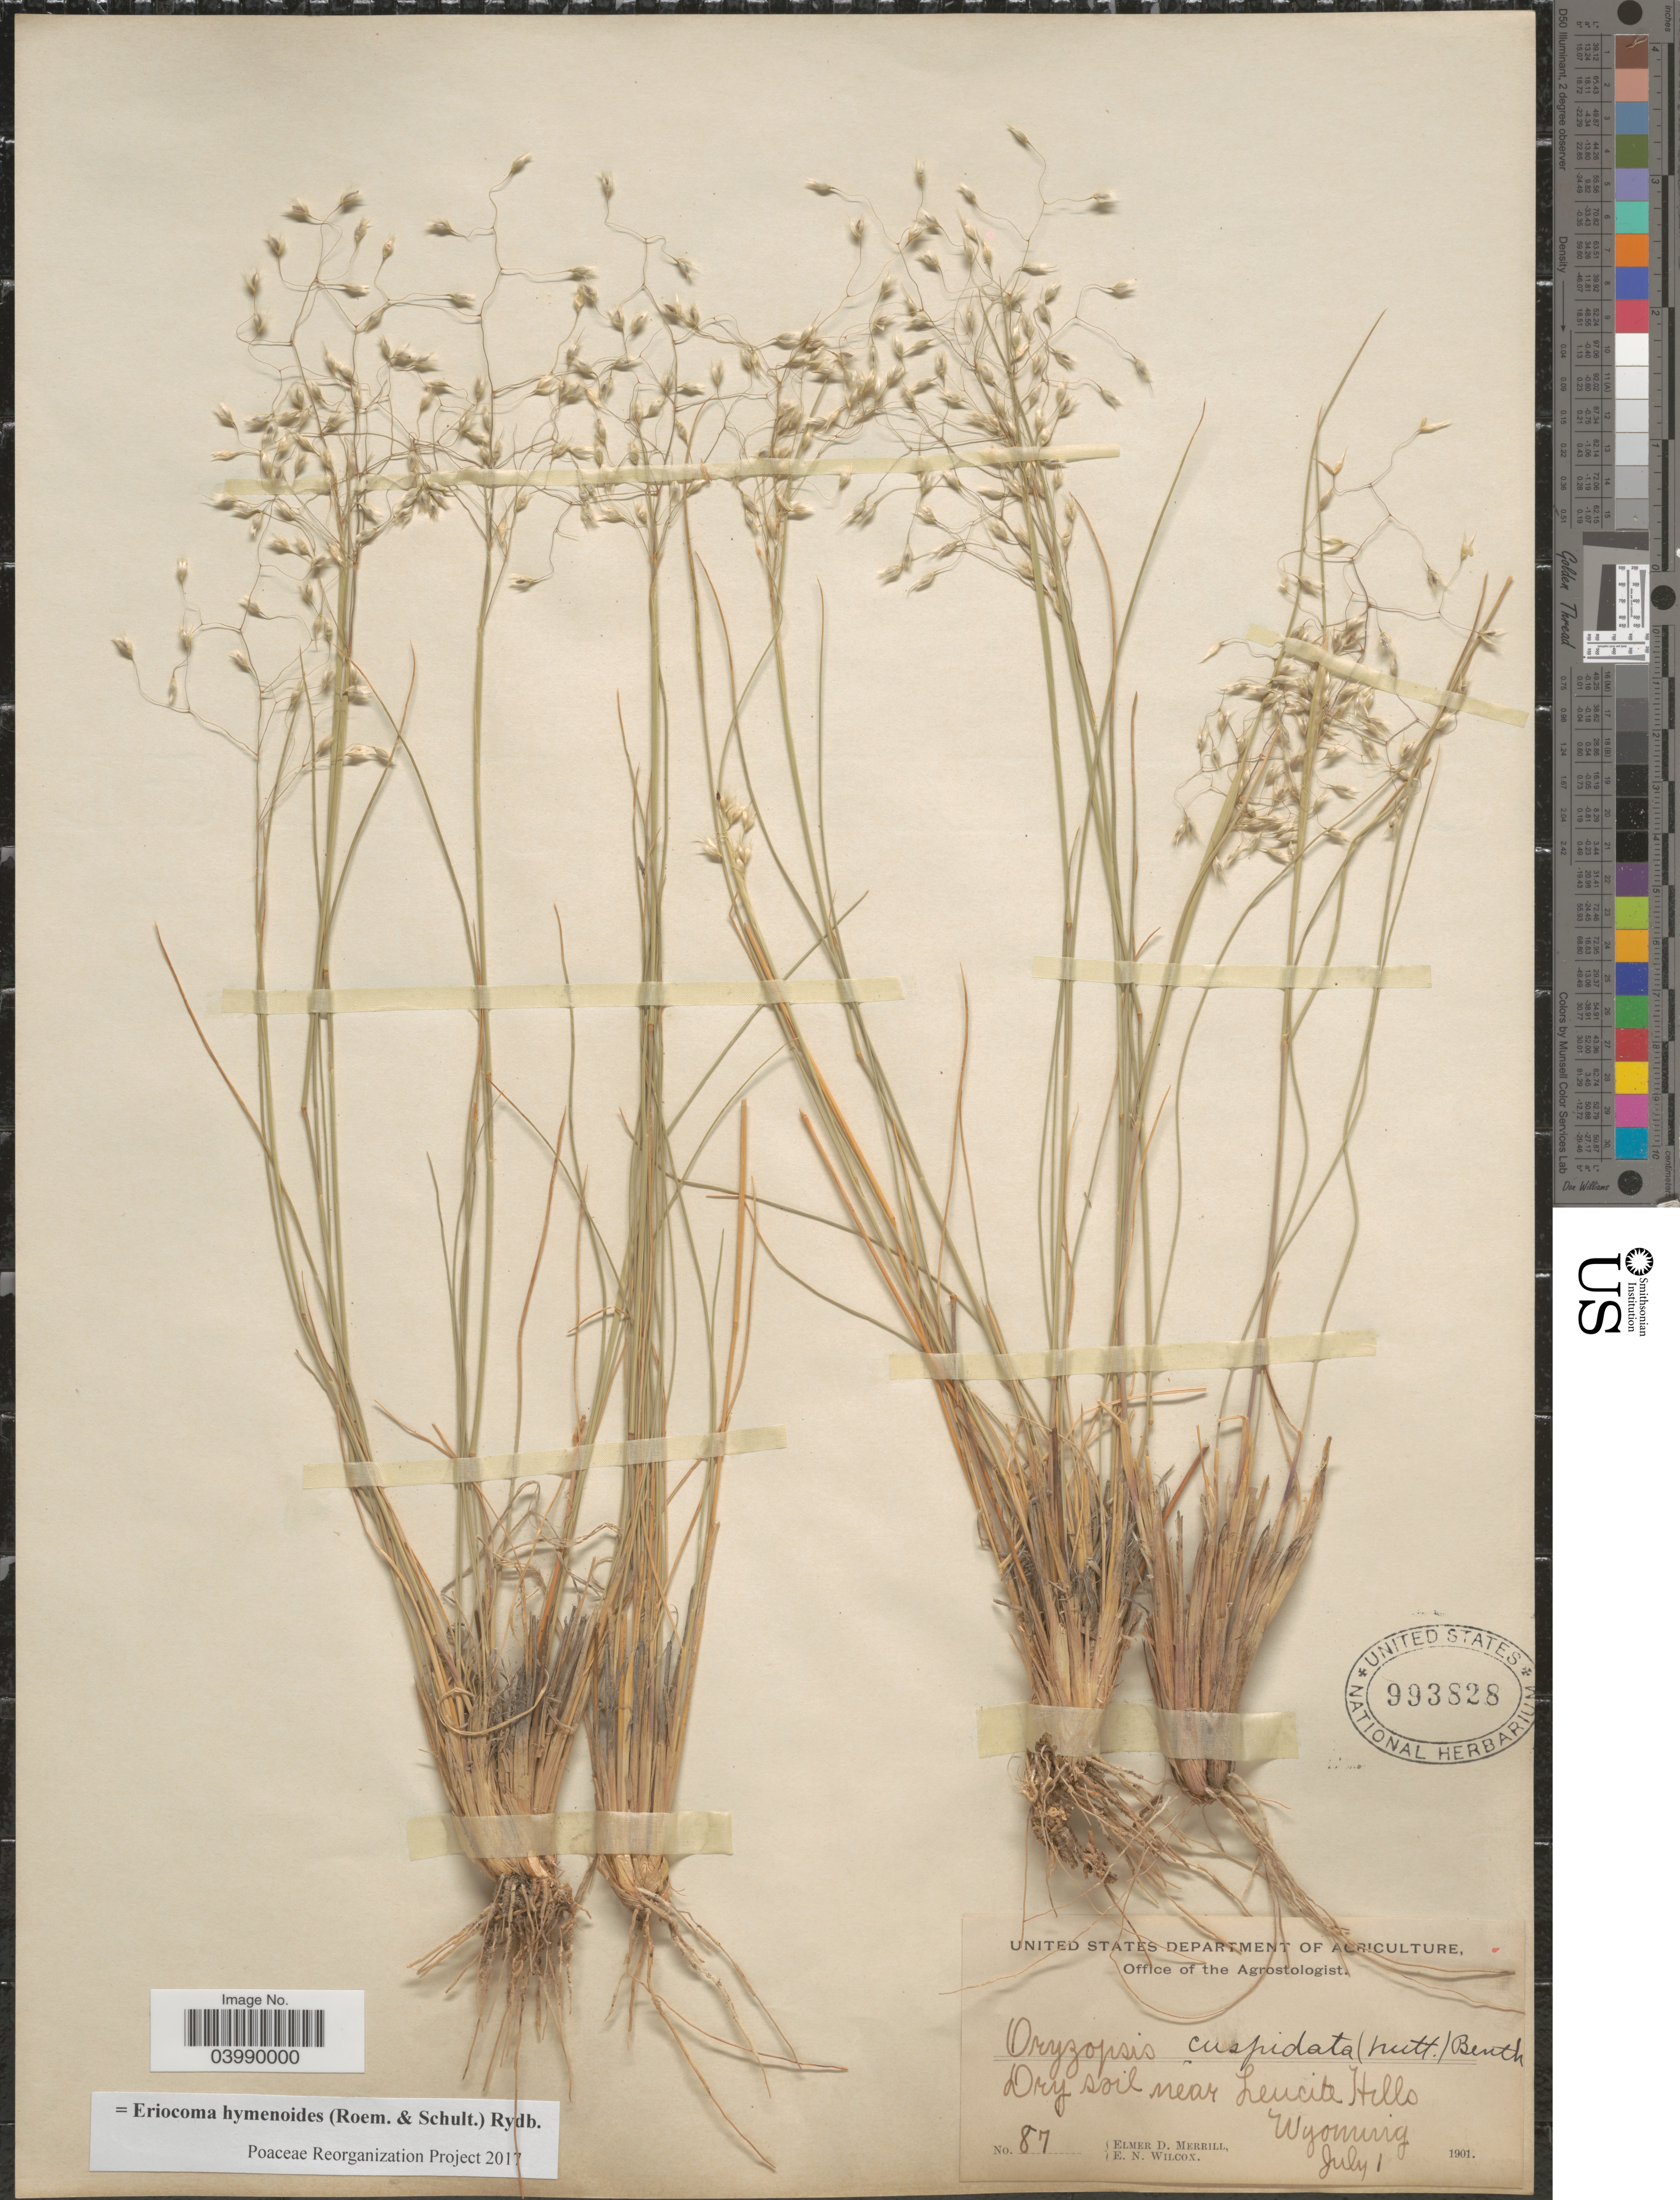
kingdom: Plantae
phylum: Tracheophyta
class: Liliopsida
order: Poales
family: Poaceae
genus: Eriocoma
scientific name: Eriocoma hymenoides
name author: (Roem. & Schult.) Rydb.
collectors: E. D. Merrill & E. Wilcox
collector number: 87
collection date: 1901-07-01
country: United States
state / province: Wyoming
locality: Near Leucite Hills.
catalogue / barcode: US 993828